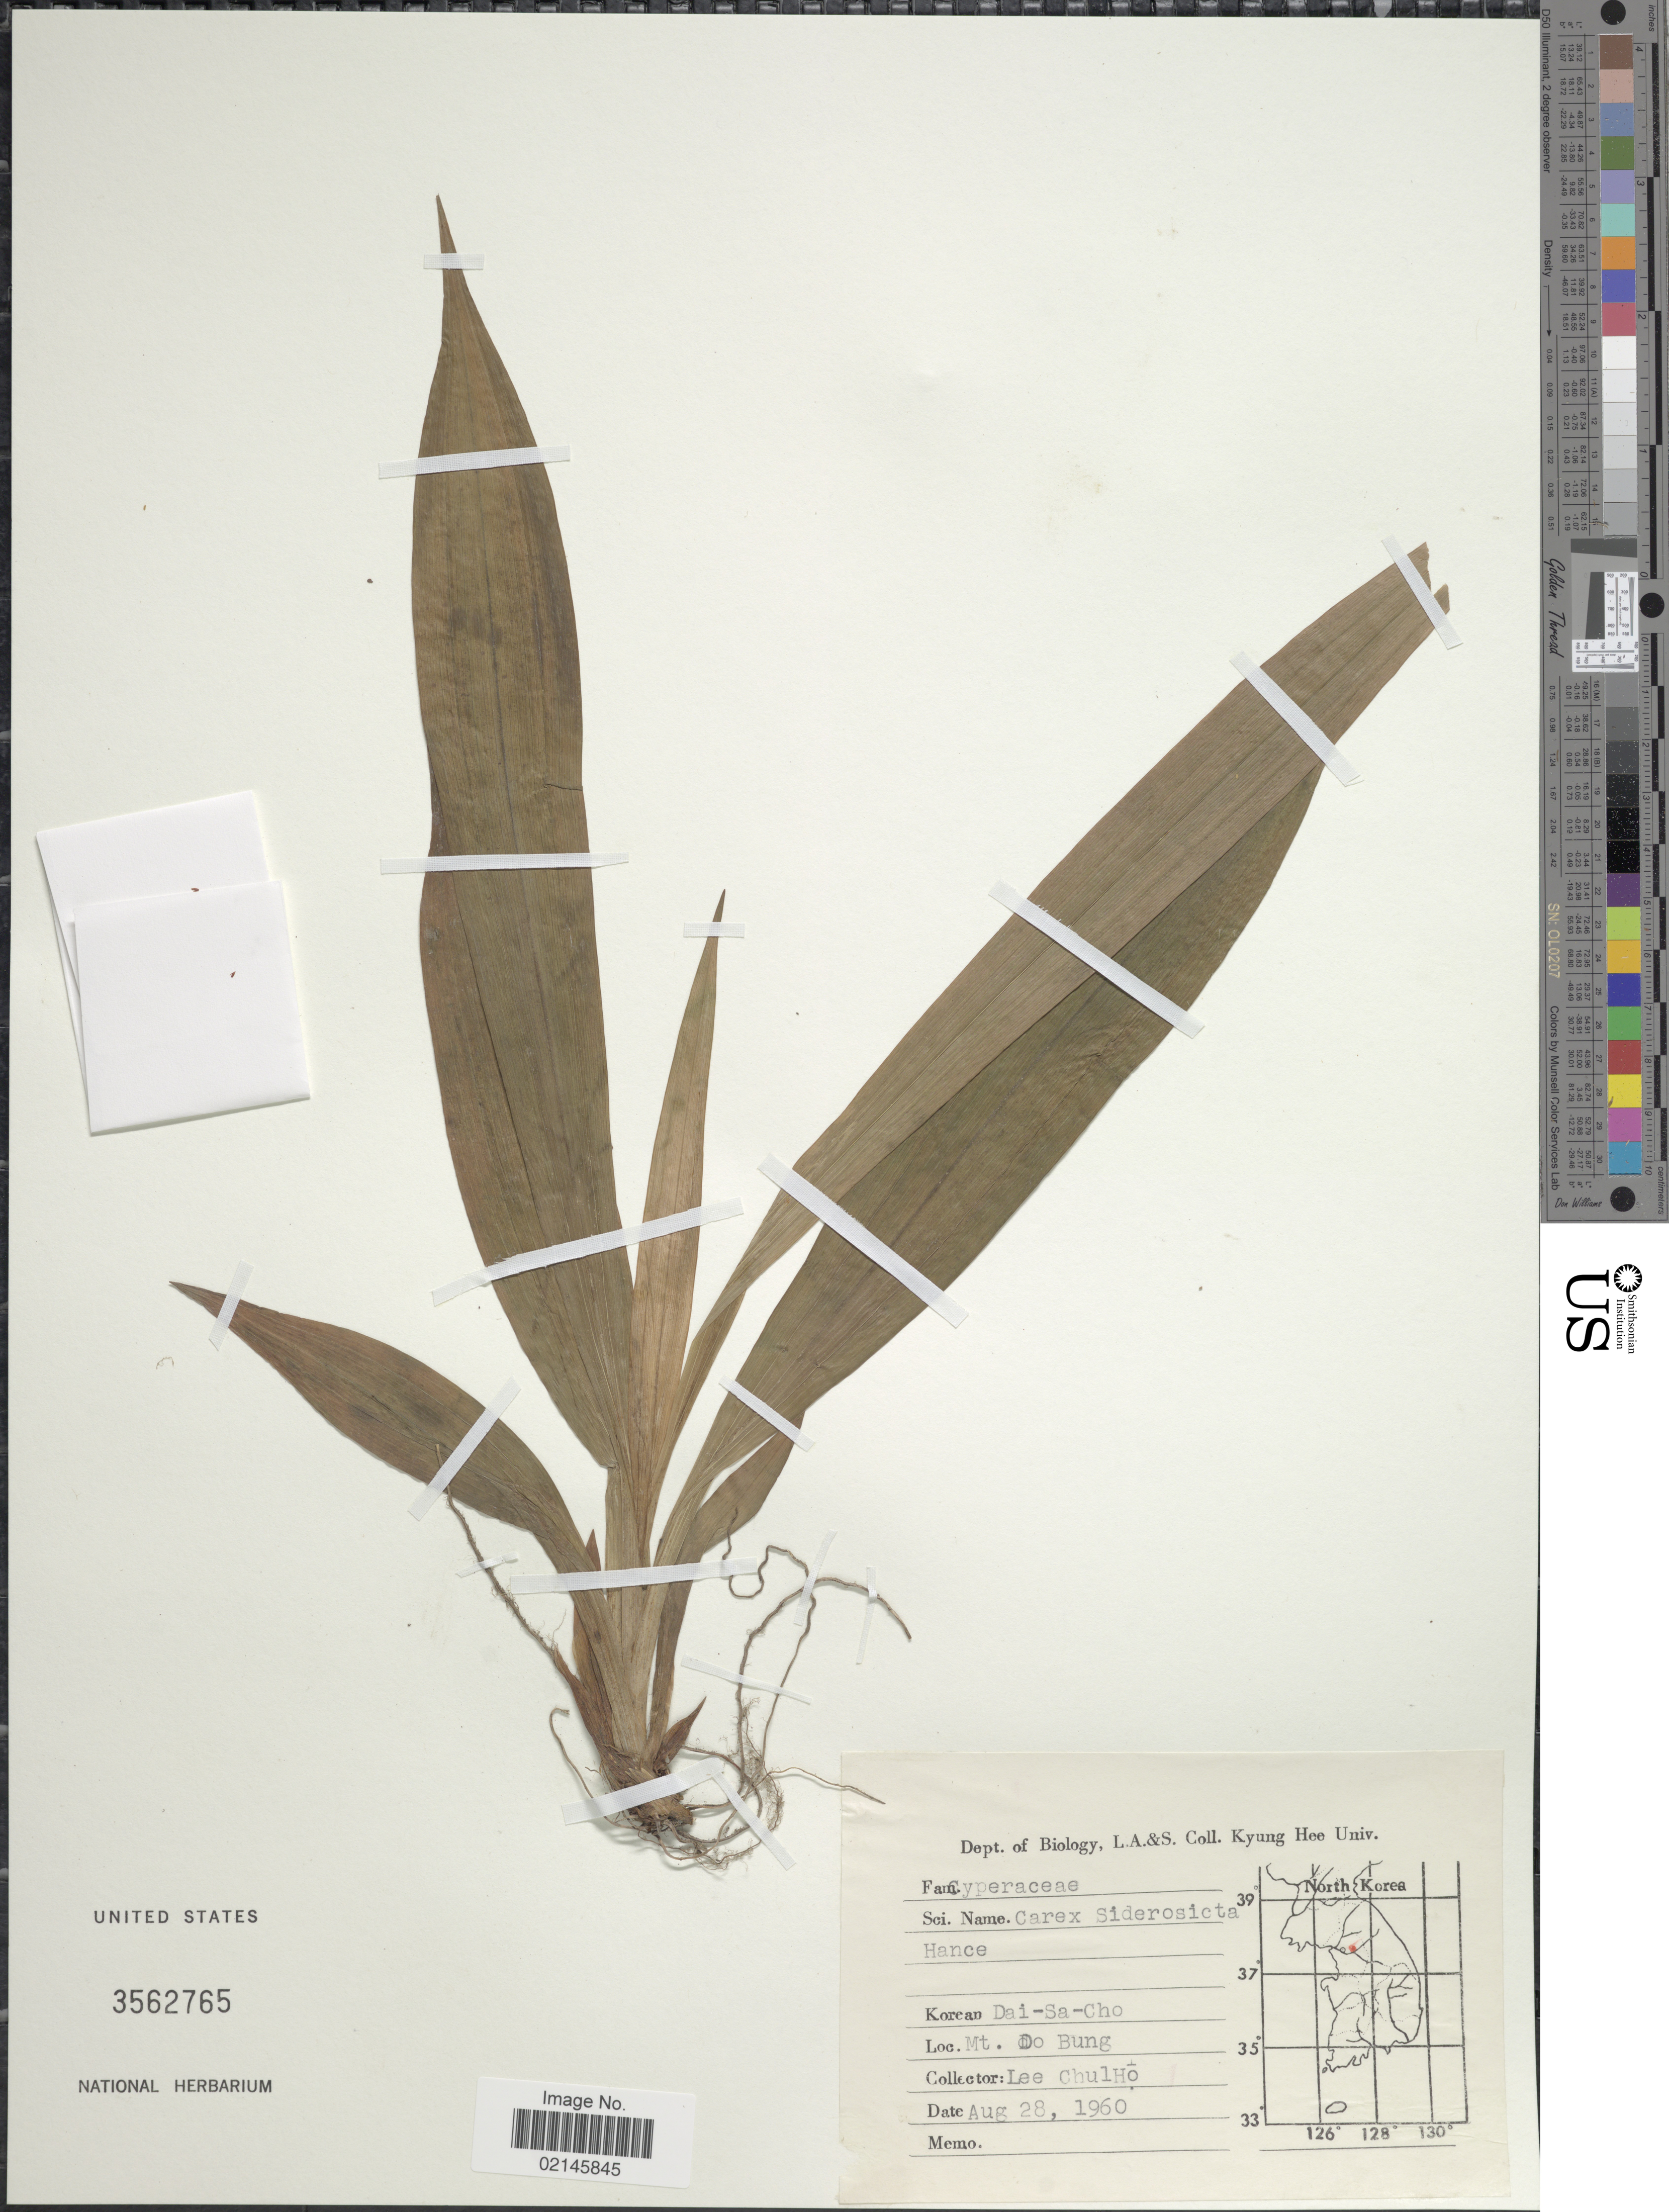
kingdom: Plantae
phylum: Tracheophyta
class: Liliopsida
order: Poales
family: Cyperaceae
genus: Carex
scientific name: Carex siderosticta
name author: Hance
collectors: Lee Chul Ho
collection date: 1960-08-28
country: South Korea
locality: Mt. Do Bung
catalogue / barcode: US 3562765